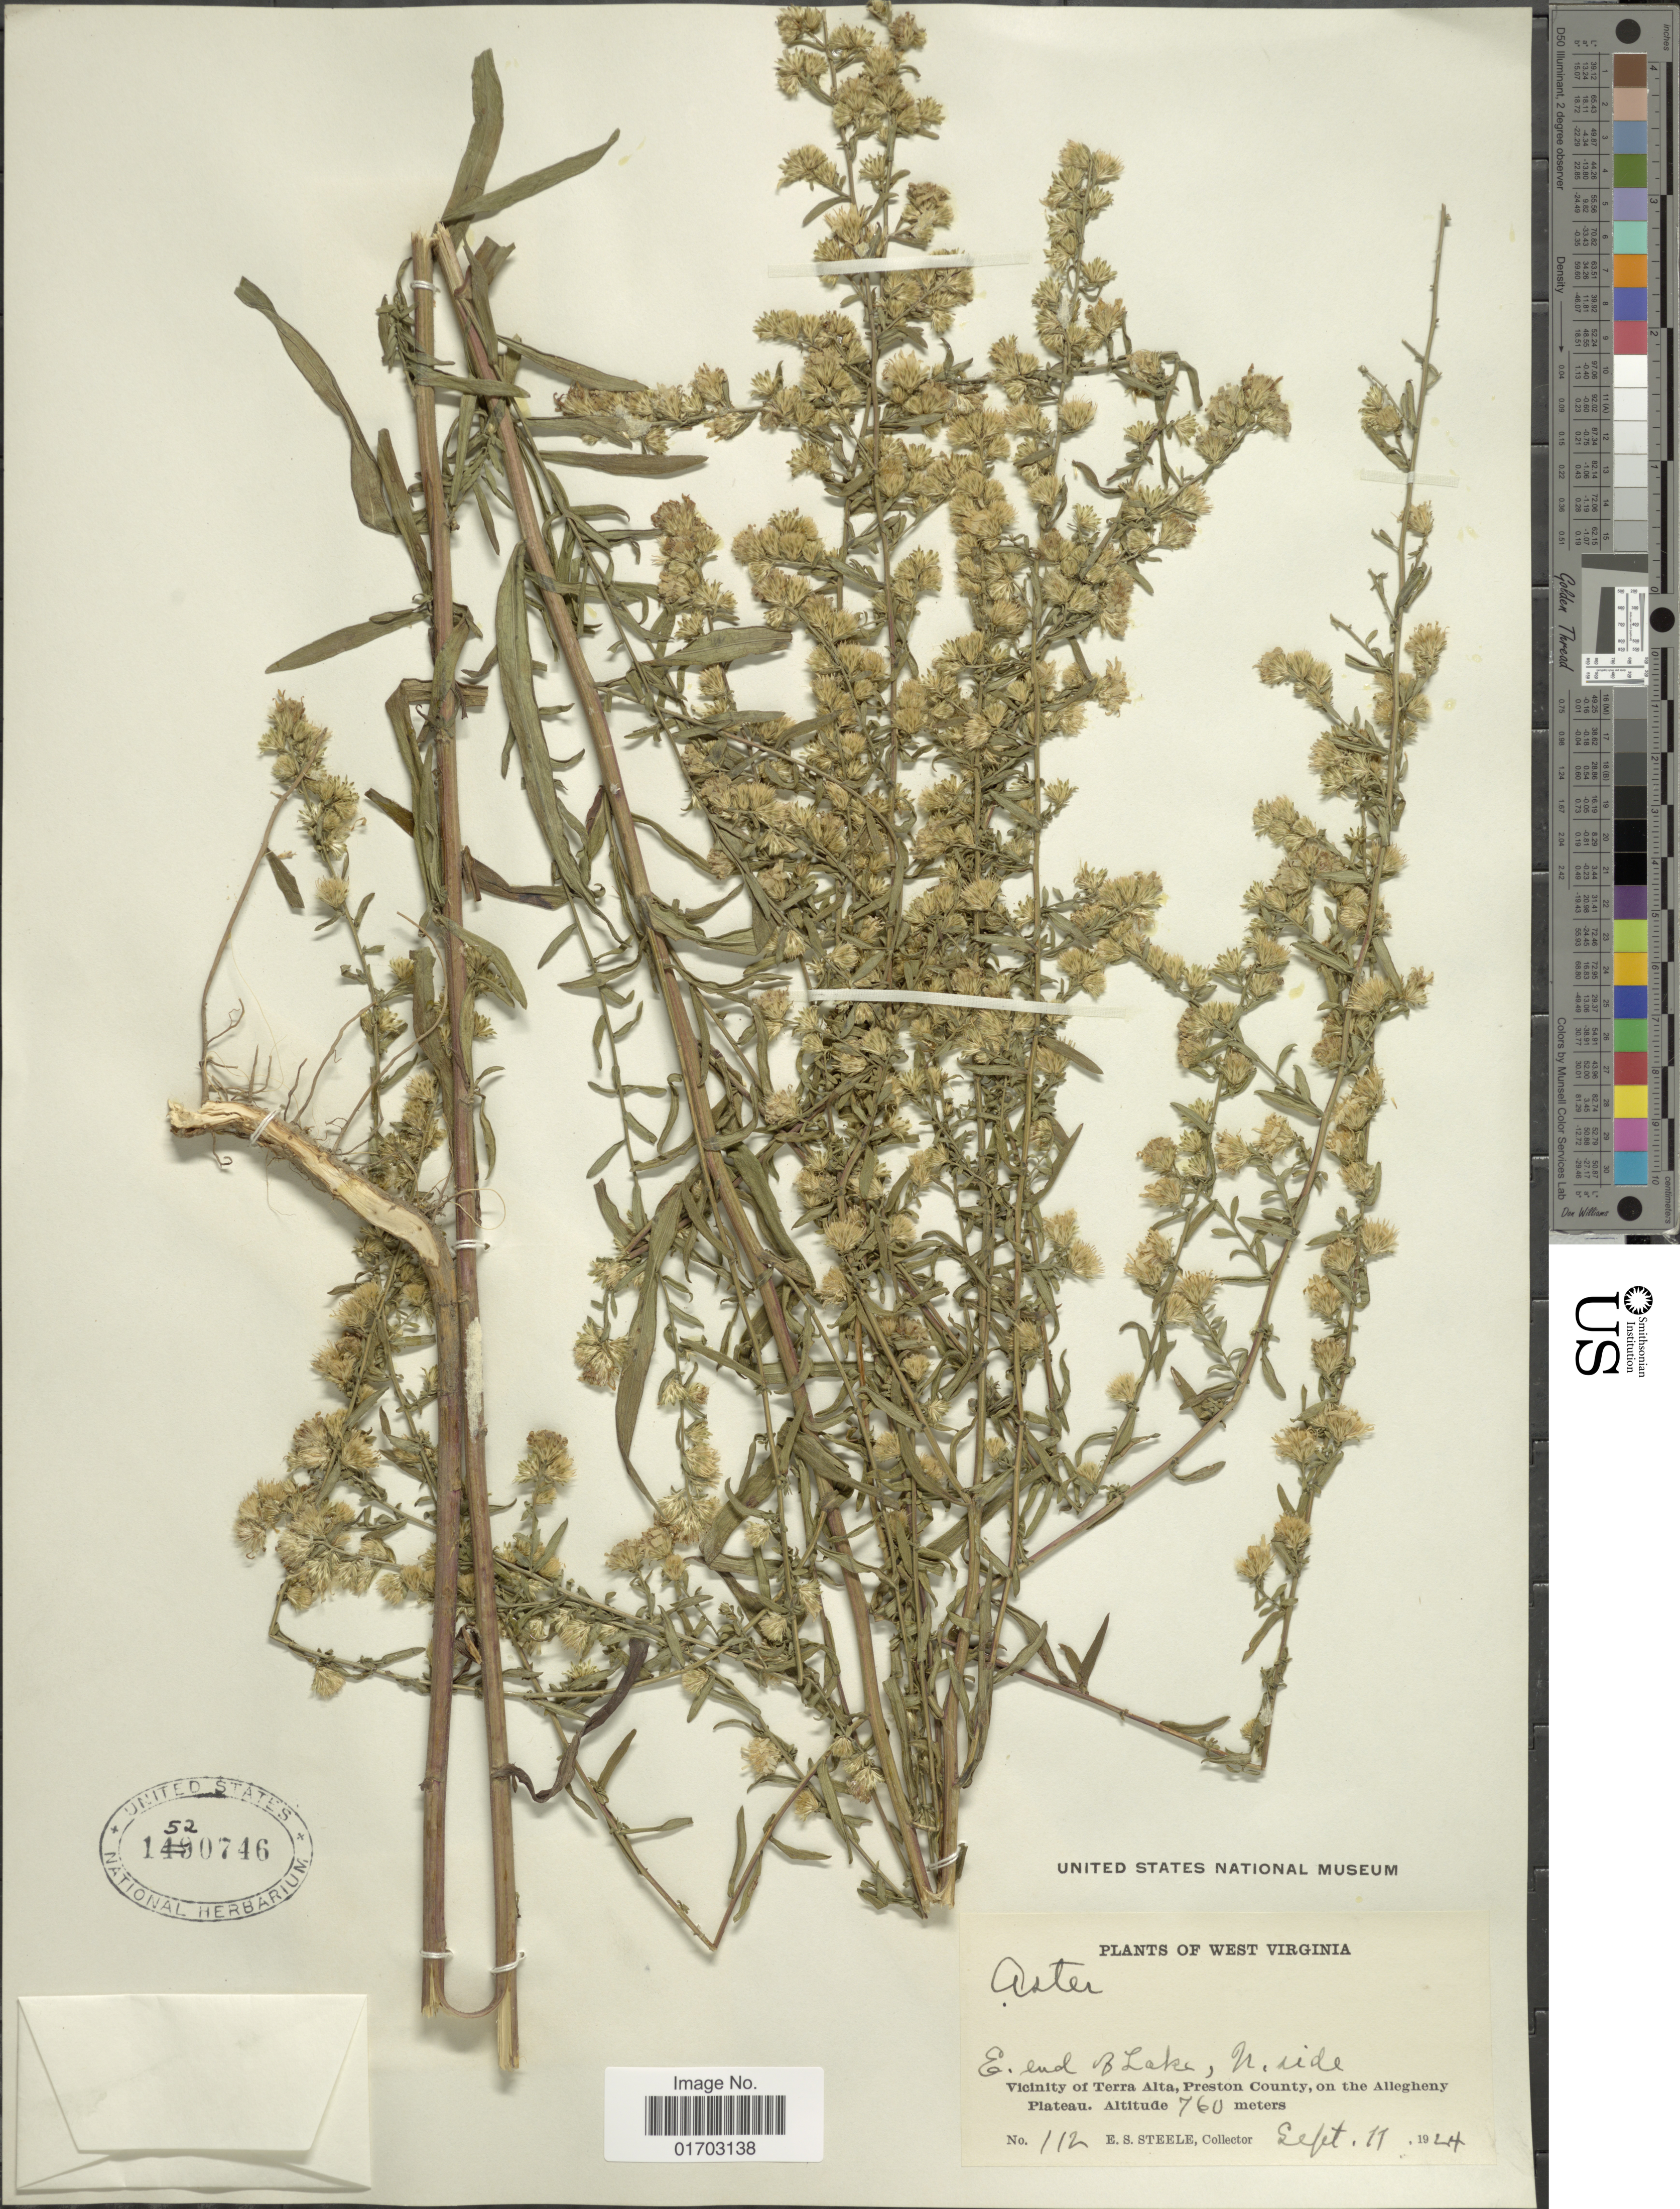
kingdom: Plantae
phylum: Tracheophyta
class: Magnoliopsida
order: Asterales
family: Asteraceae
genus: Symphyotrichum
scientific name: Symphyotrichum simplex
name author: (Willd.) Á. Löve & D. Löve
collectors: E. Steele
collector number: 112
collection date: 1924-09-11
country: United States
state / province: West Virginia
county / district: Preston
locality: E. end of Lake, N. side, vicinity of Terra Alta, Preston County, on the Allegheny Plateau.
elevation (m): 760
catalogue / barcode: US 1520746